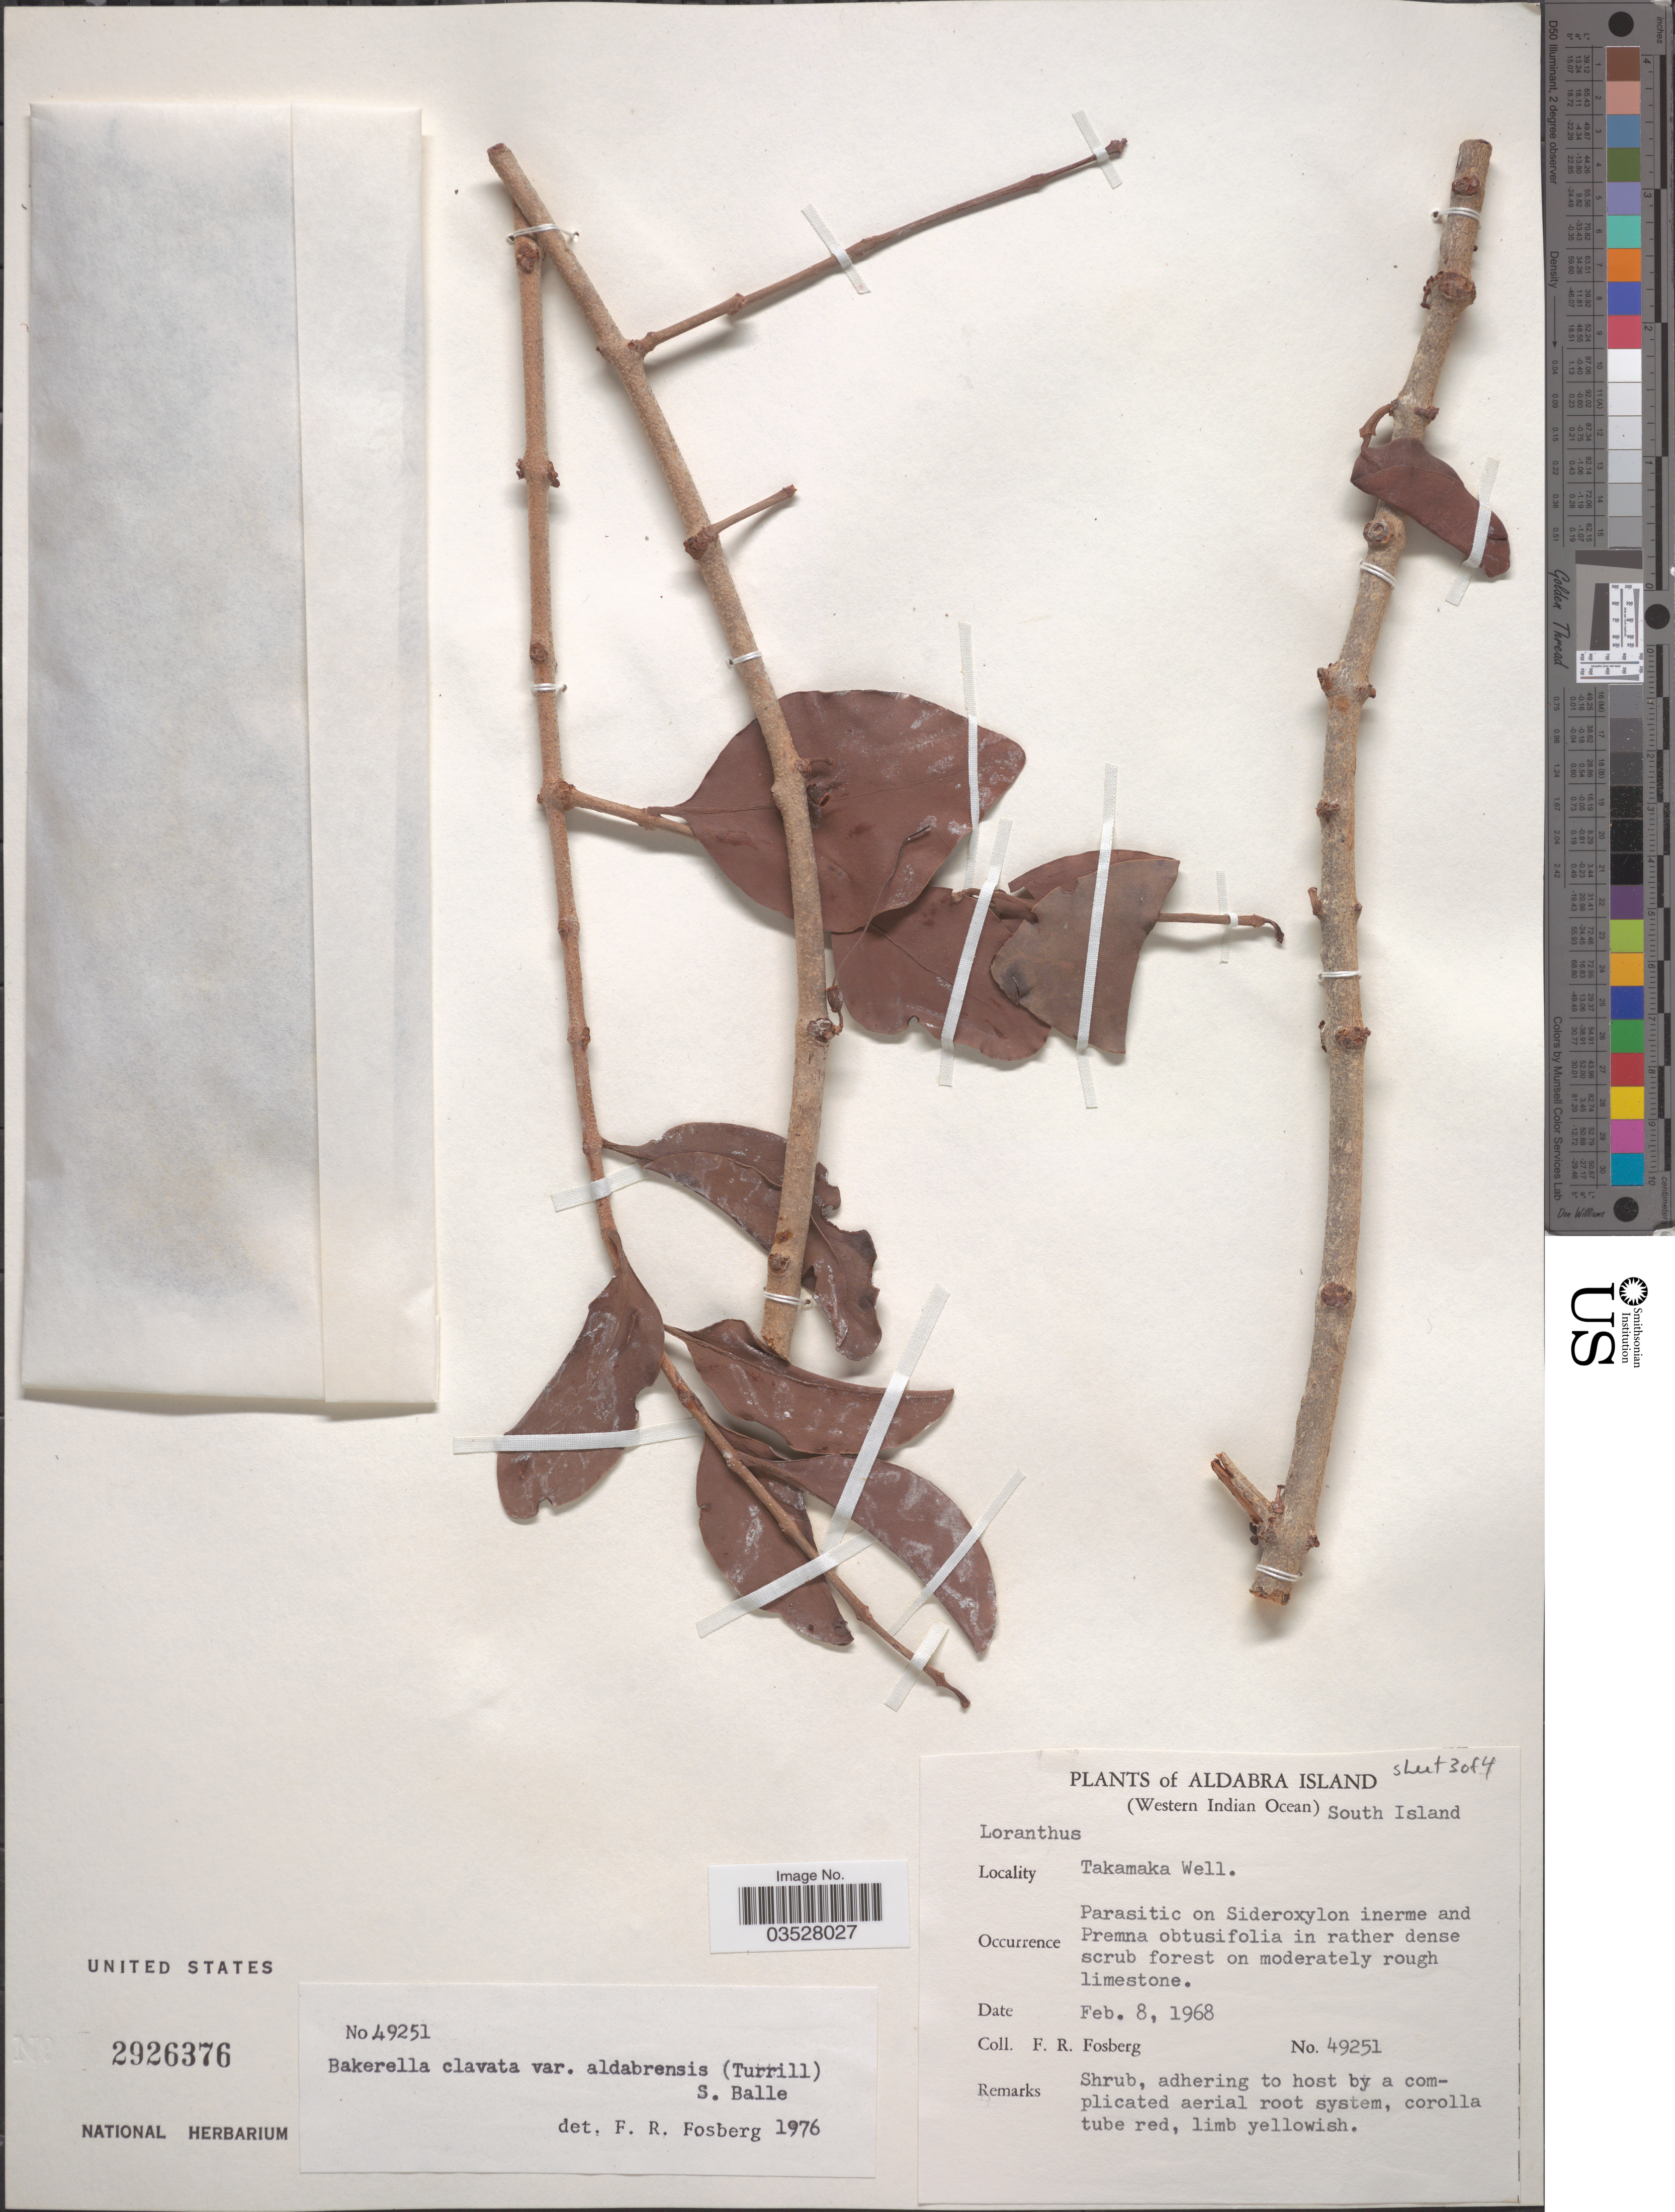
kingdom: Plantae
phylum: Tracheophyta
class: Magnoliopsida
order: Santalales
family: Loranthaceae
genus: Bakerella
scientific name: Bakerella clavata var. aldabrensis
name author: (Turrill) Balle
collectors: F. R. Fosberg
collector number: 49251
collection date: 1968-02-08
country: Seychelles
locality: Aldabra Island (Western Indian Ocean) South Island. Takamaka Well.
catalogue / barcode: US 2926376